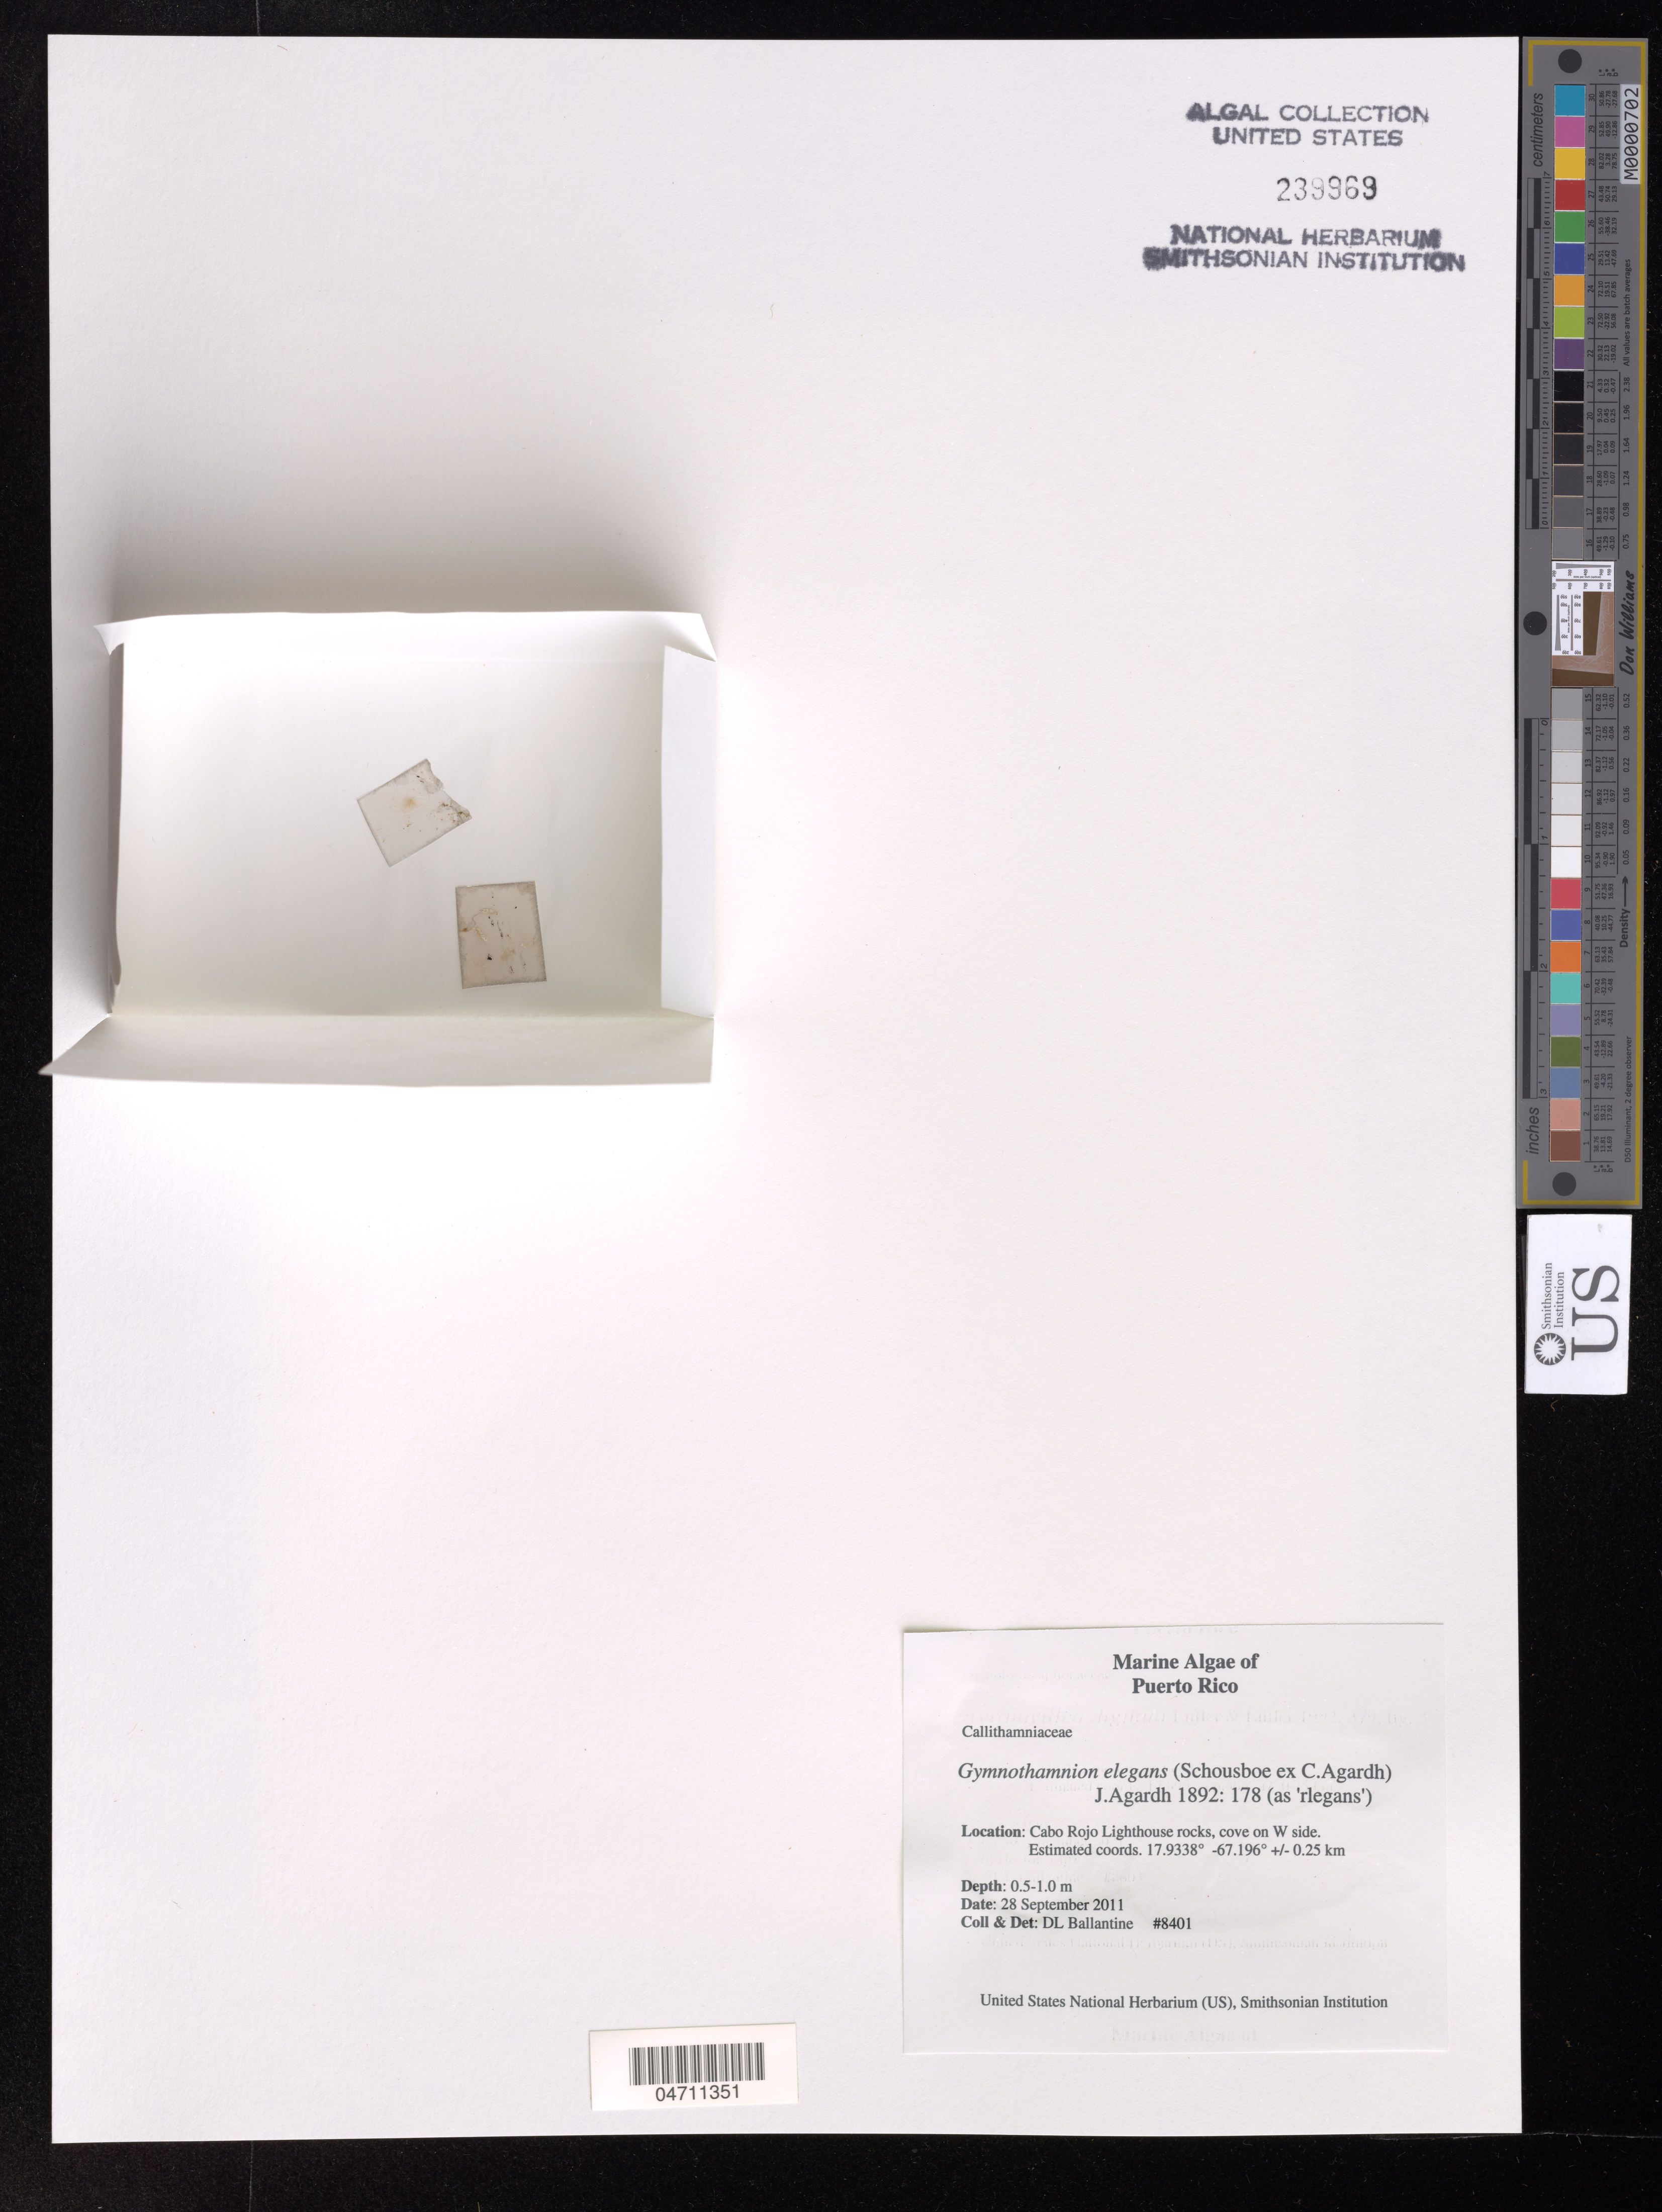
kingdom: Plantae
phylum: Rhodophyta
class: Florideophyceae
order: Ceramiales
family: Ceramiaceae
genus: Gymnothamnion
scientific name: Gymnothamnion elegans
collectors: D. Ballantine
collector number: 8401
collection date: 2011-09-28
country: Puerto Rico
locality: Cabo Rojo Lighthouse rocks, cove on W side.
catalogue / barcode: US 239969